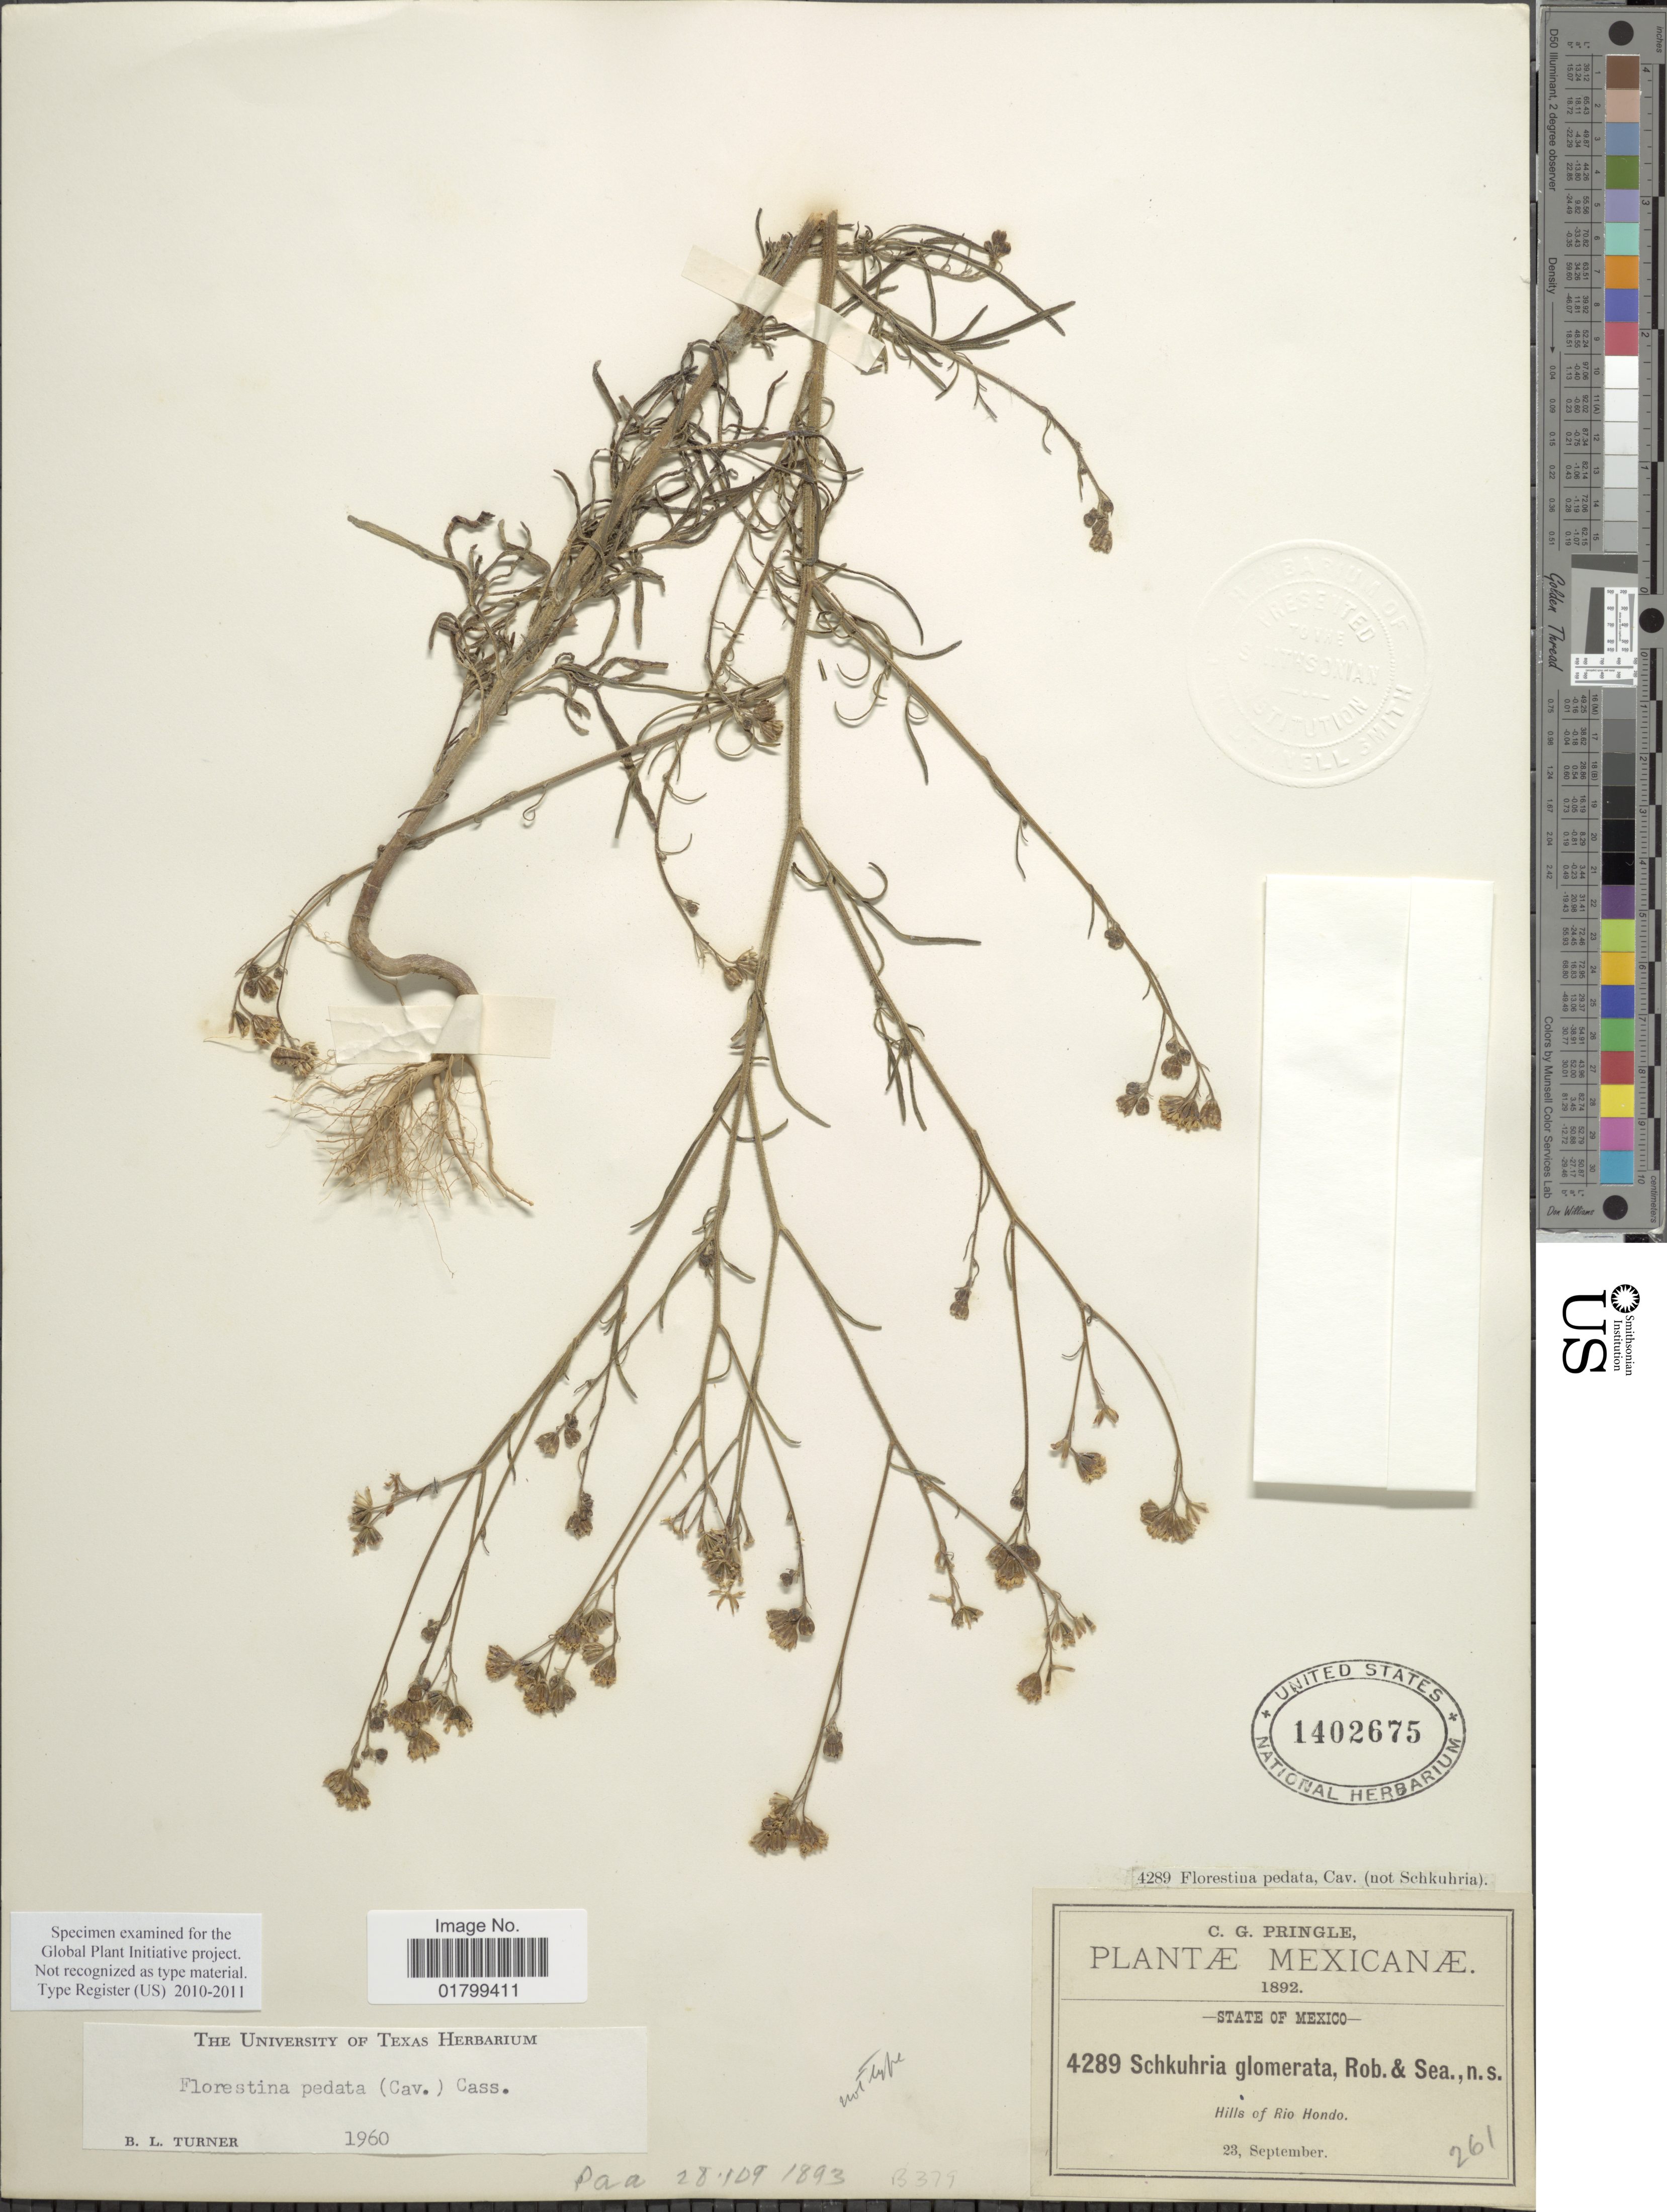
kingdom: Plantae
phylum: Tracheophyta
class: Magnoliopsida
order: Asterales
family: Asteraceae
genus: Florestina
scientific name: Florestina pedata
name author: (Cav.) Cass.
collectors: C. G. Pringle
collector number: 4289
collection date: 1890-09-23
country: Mexico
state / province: México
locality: Hills of Rio Hondo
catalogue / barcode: US 1402675